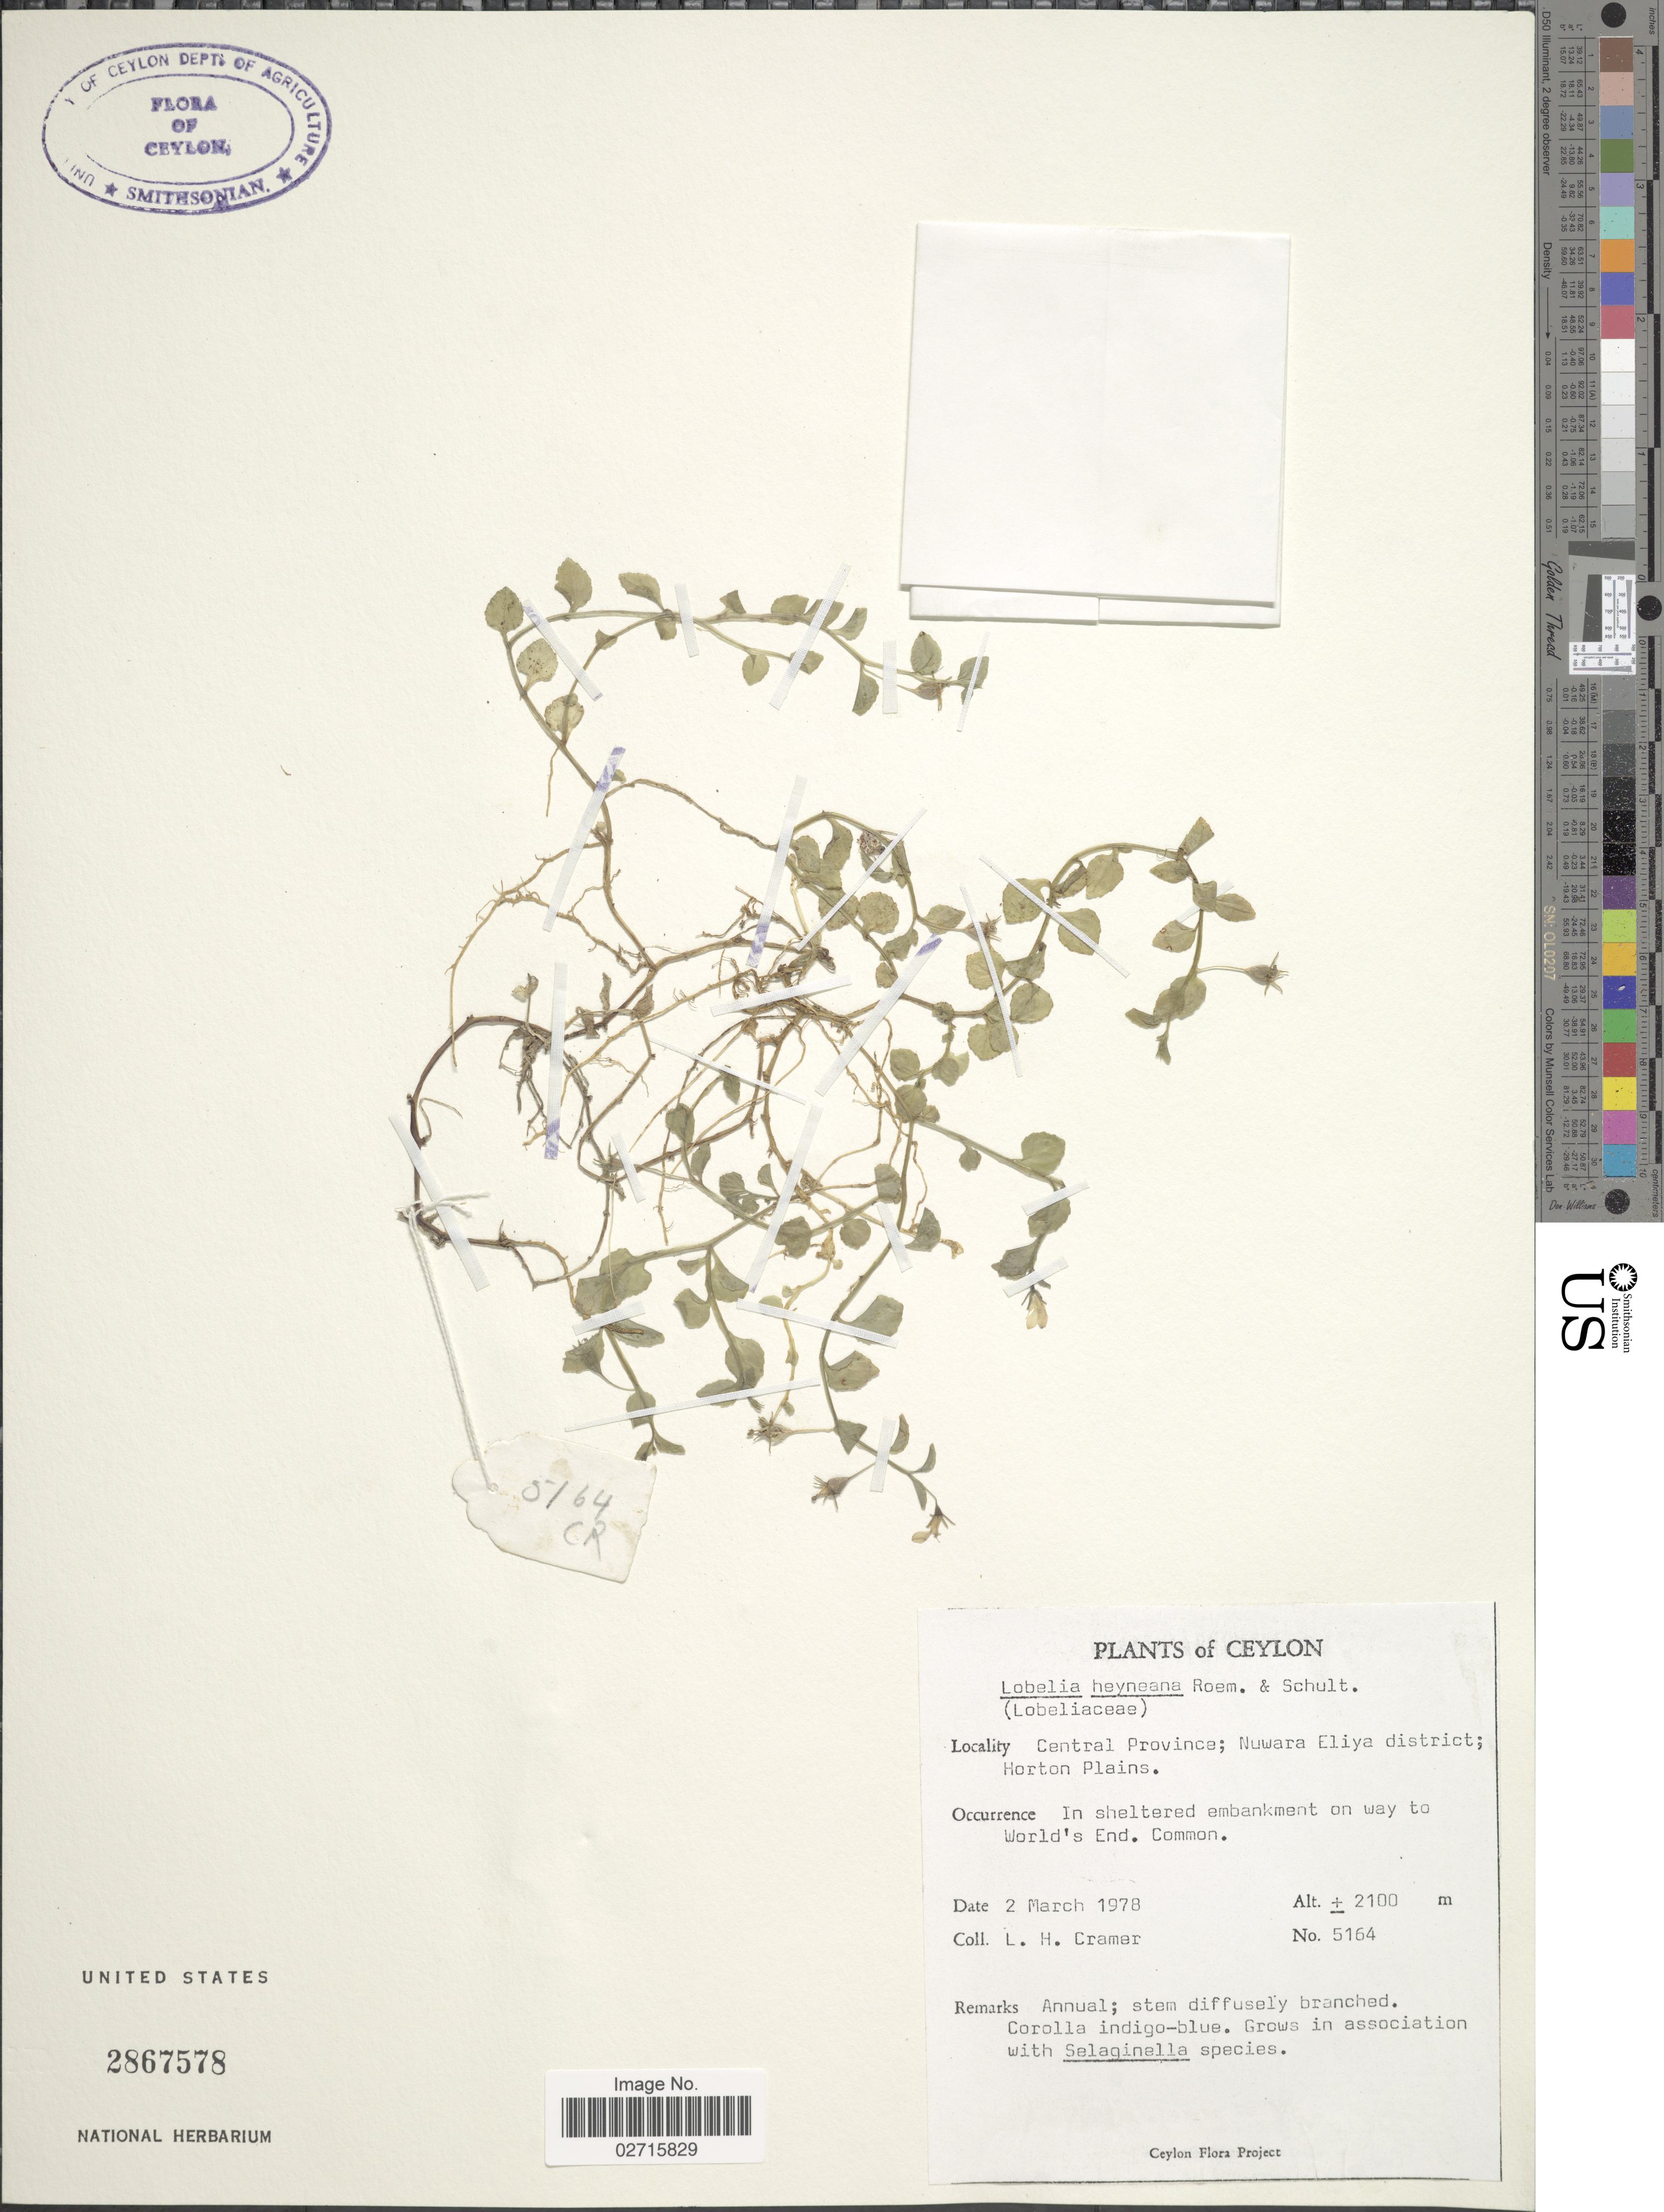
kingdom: Plantae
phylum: Tracheophyta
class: Magnoliopsida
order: Asterales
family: Campanulaceae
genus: Lobelia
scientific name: Lobelia heyneana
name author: Schult.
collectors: L. H. Cramer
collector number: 5164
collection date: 1978-03-02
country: Sri Lanka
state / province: Central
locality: Ceylon. Central Province; Nuwara Eliya District; Horton Plains. In sheltered embankment on way to World's End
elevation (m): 2100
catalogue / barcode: US 2867578